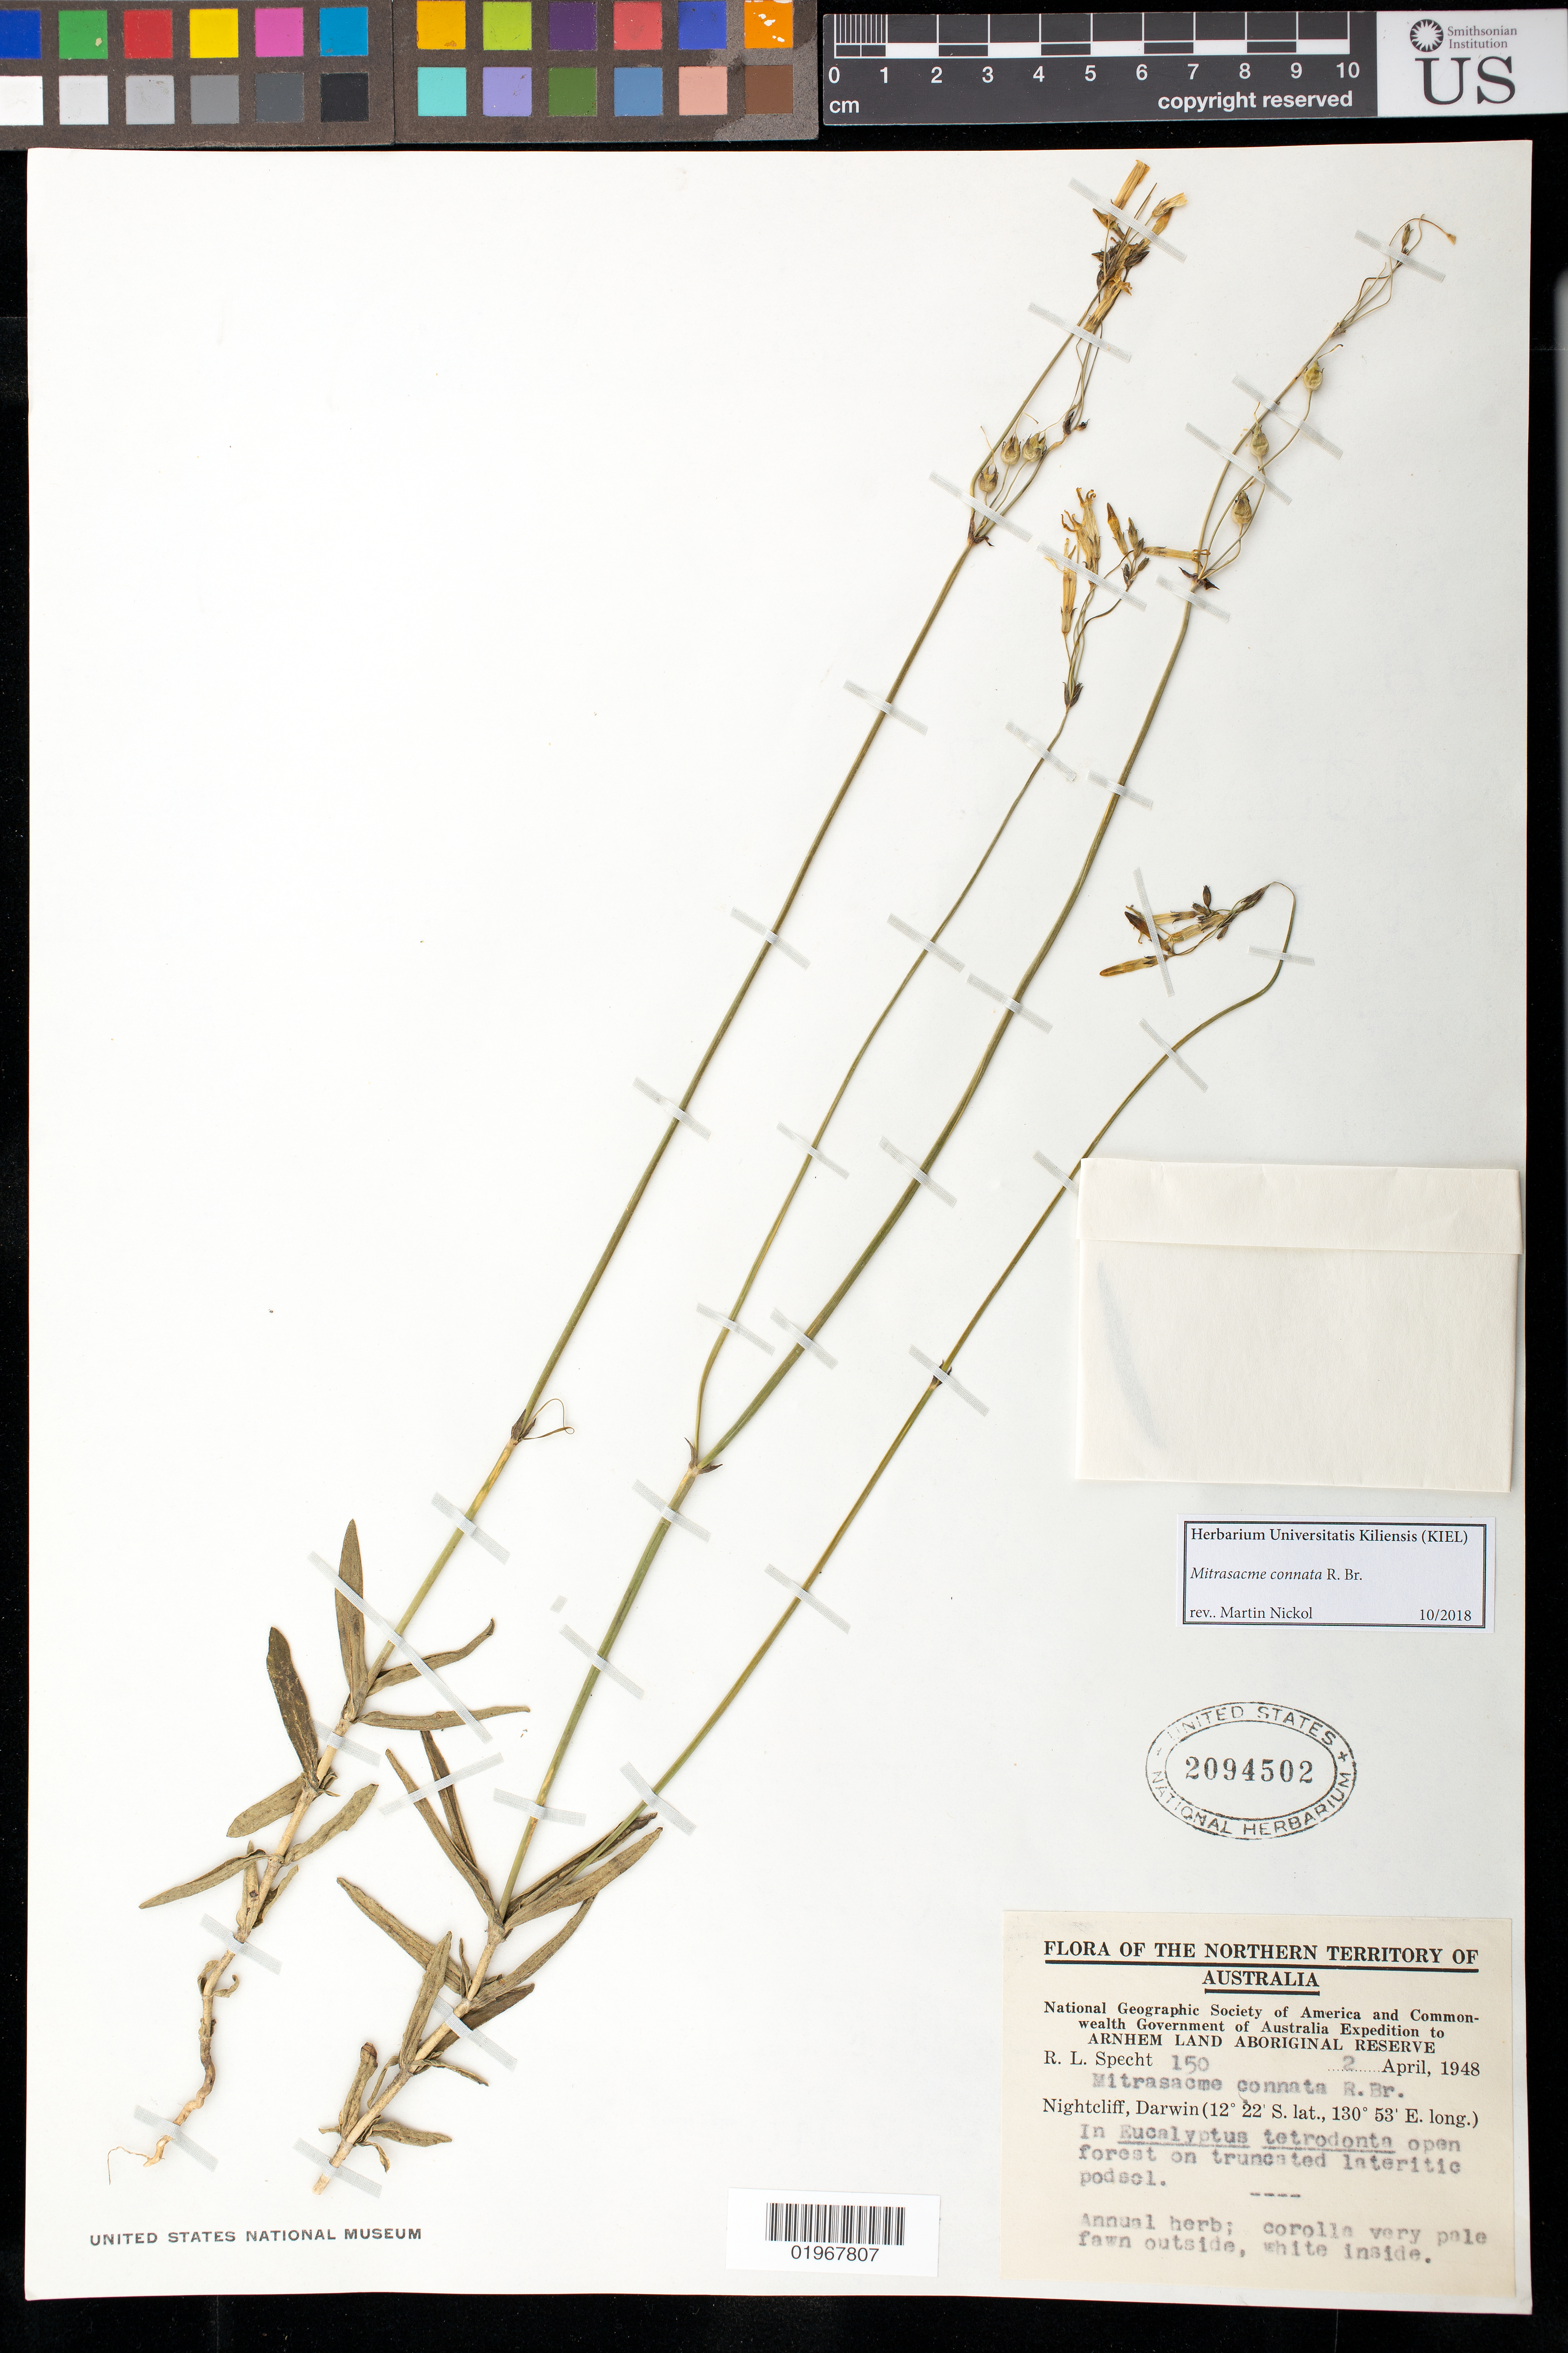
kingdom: Plantae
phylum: Tracheophyta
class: Magnoliopsida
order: Gentianales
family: Loganiaceae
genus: Mitrasacme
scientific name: Mitrasacme connata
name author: R. Br.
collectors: R. L. Specht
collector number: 150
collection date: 1948-04-02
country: Australia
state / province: Northern Territory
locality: Nightcliff, Darwin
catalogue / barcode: US 2094502